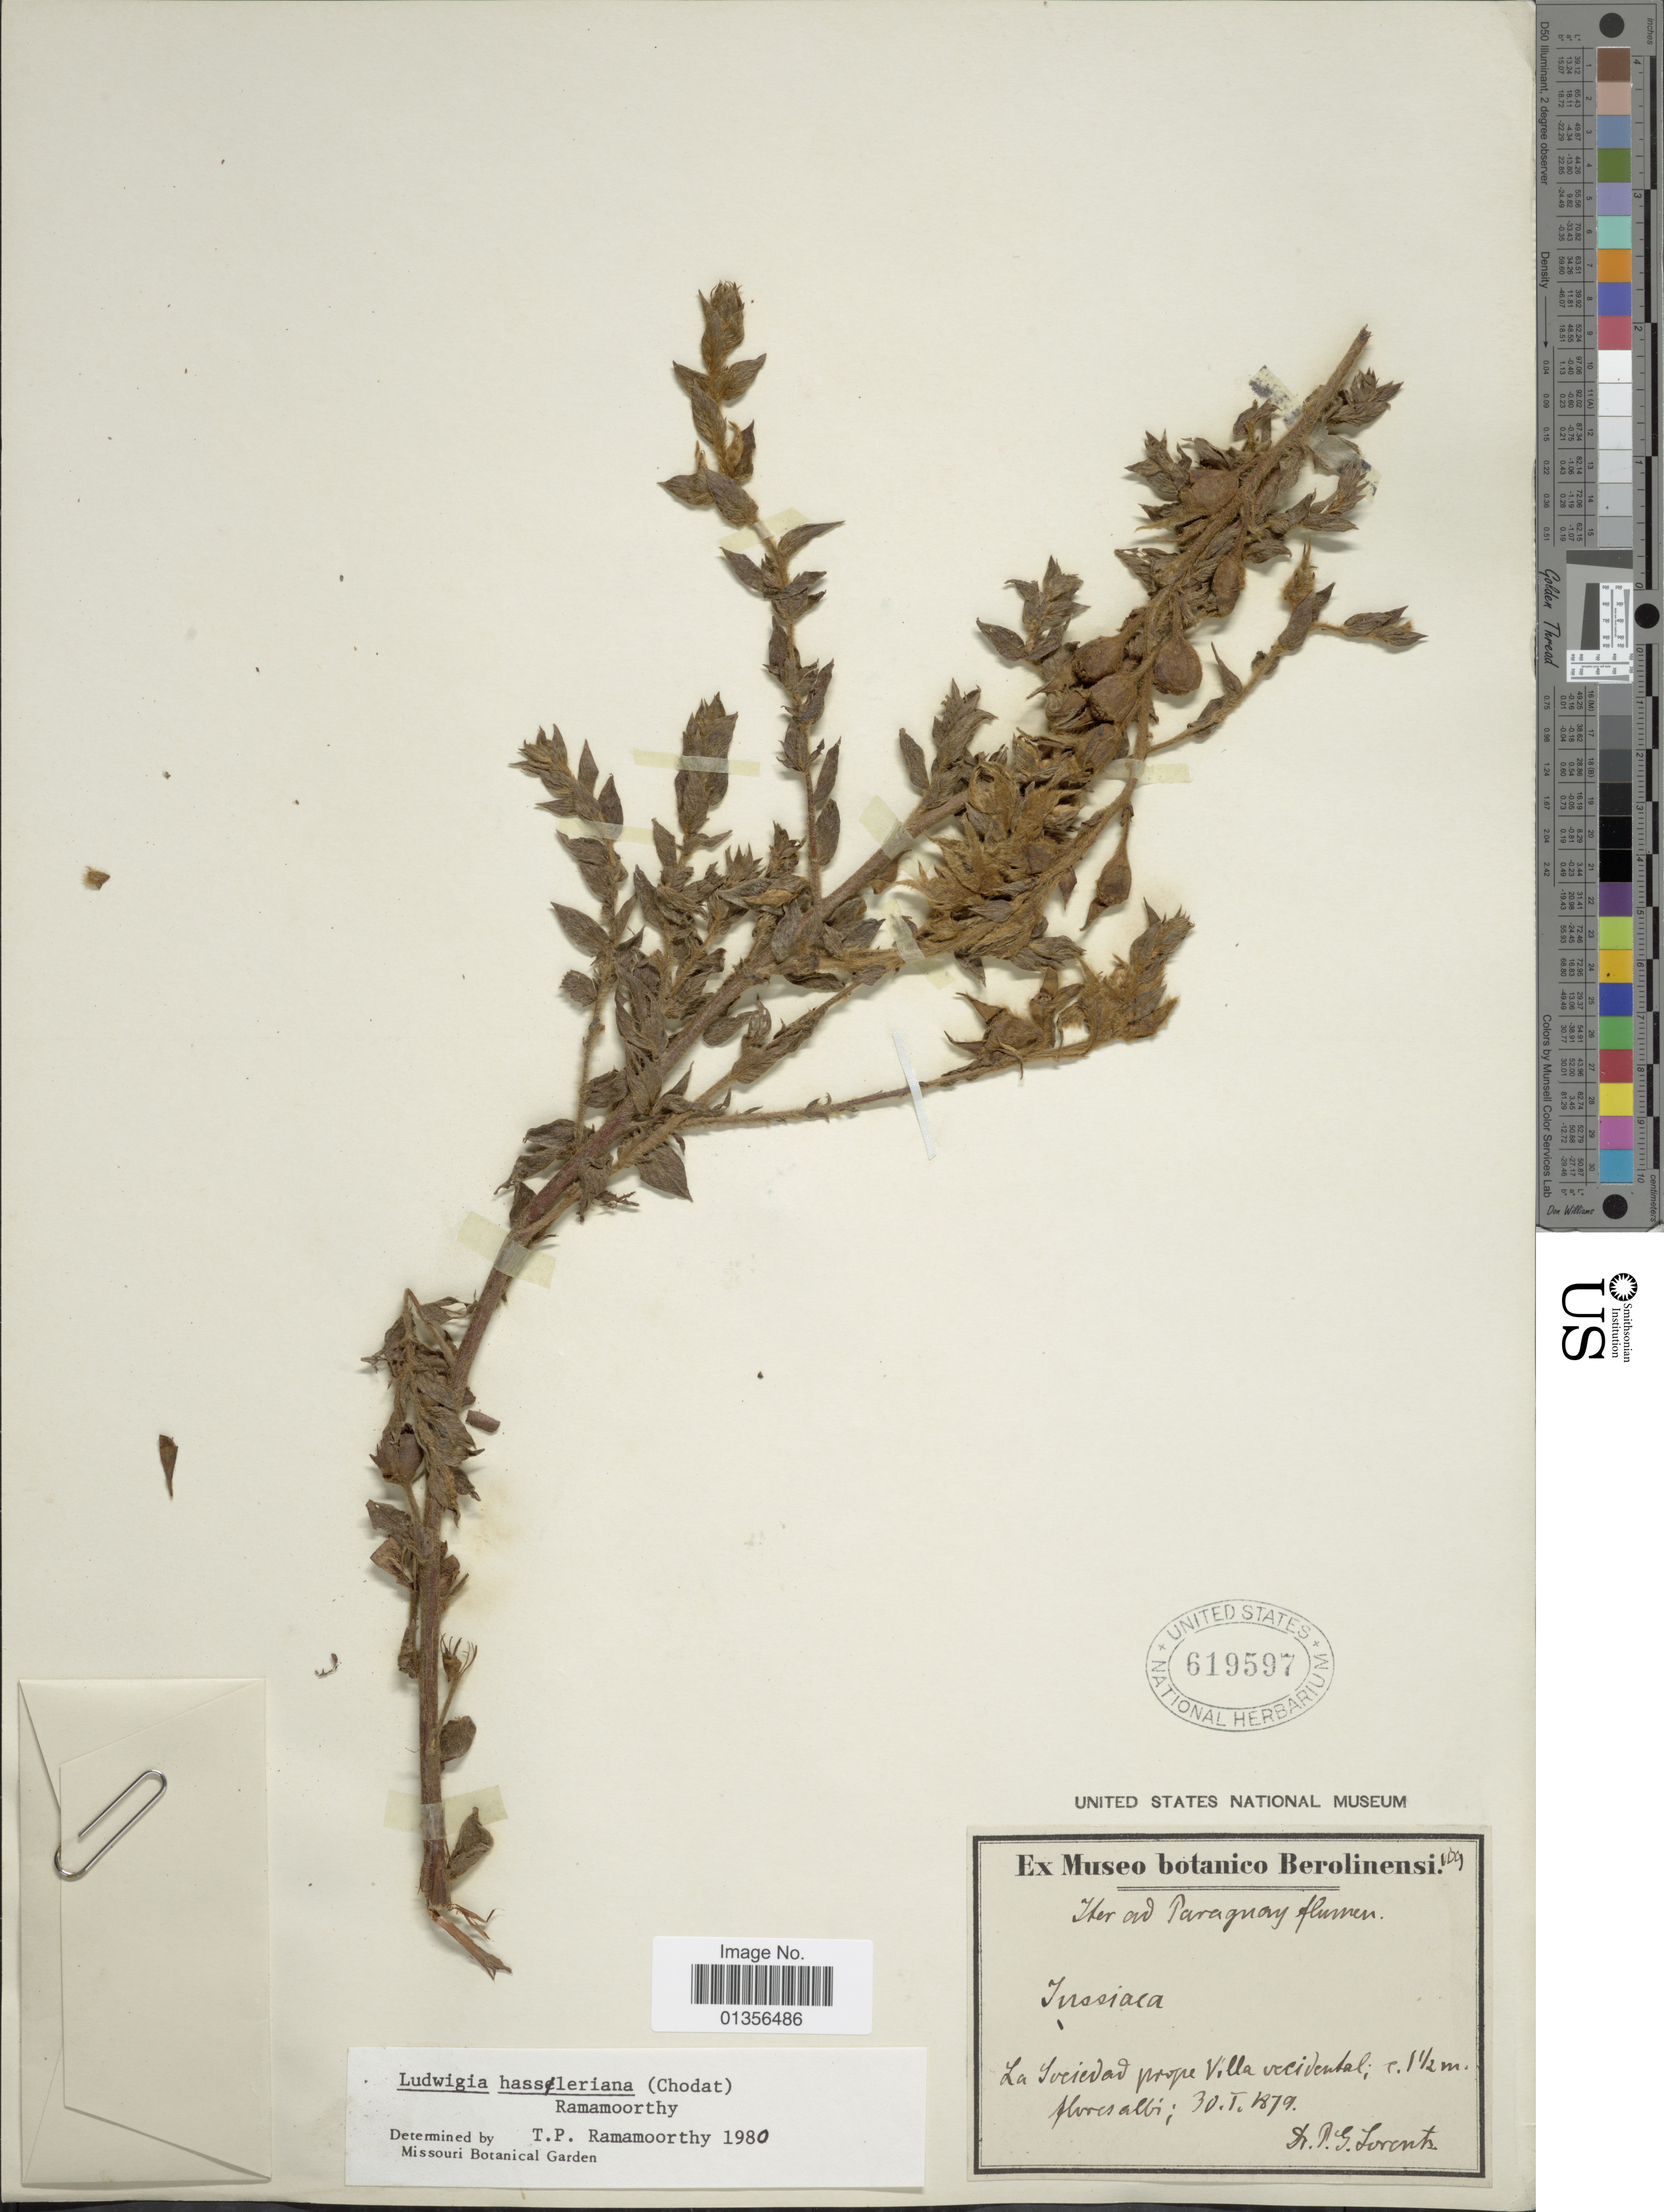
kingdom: Plantae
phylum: Tracheophyta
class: Magnoliopsida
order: Myrtales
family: Onagraceae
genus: Ludwigia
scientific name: Ludwigia hassleriana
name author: (Chodat) Ramamoorthy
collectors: P. G. Lorentz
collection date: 1879-01-30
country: Paraguay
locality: La Sociedad prope Villa occidental.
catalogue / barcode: US 619597